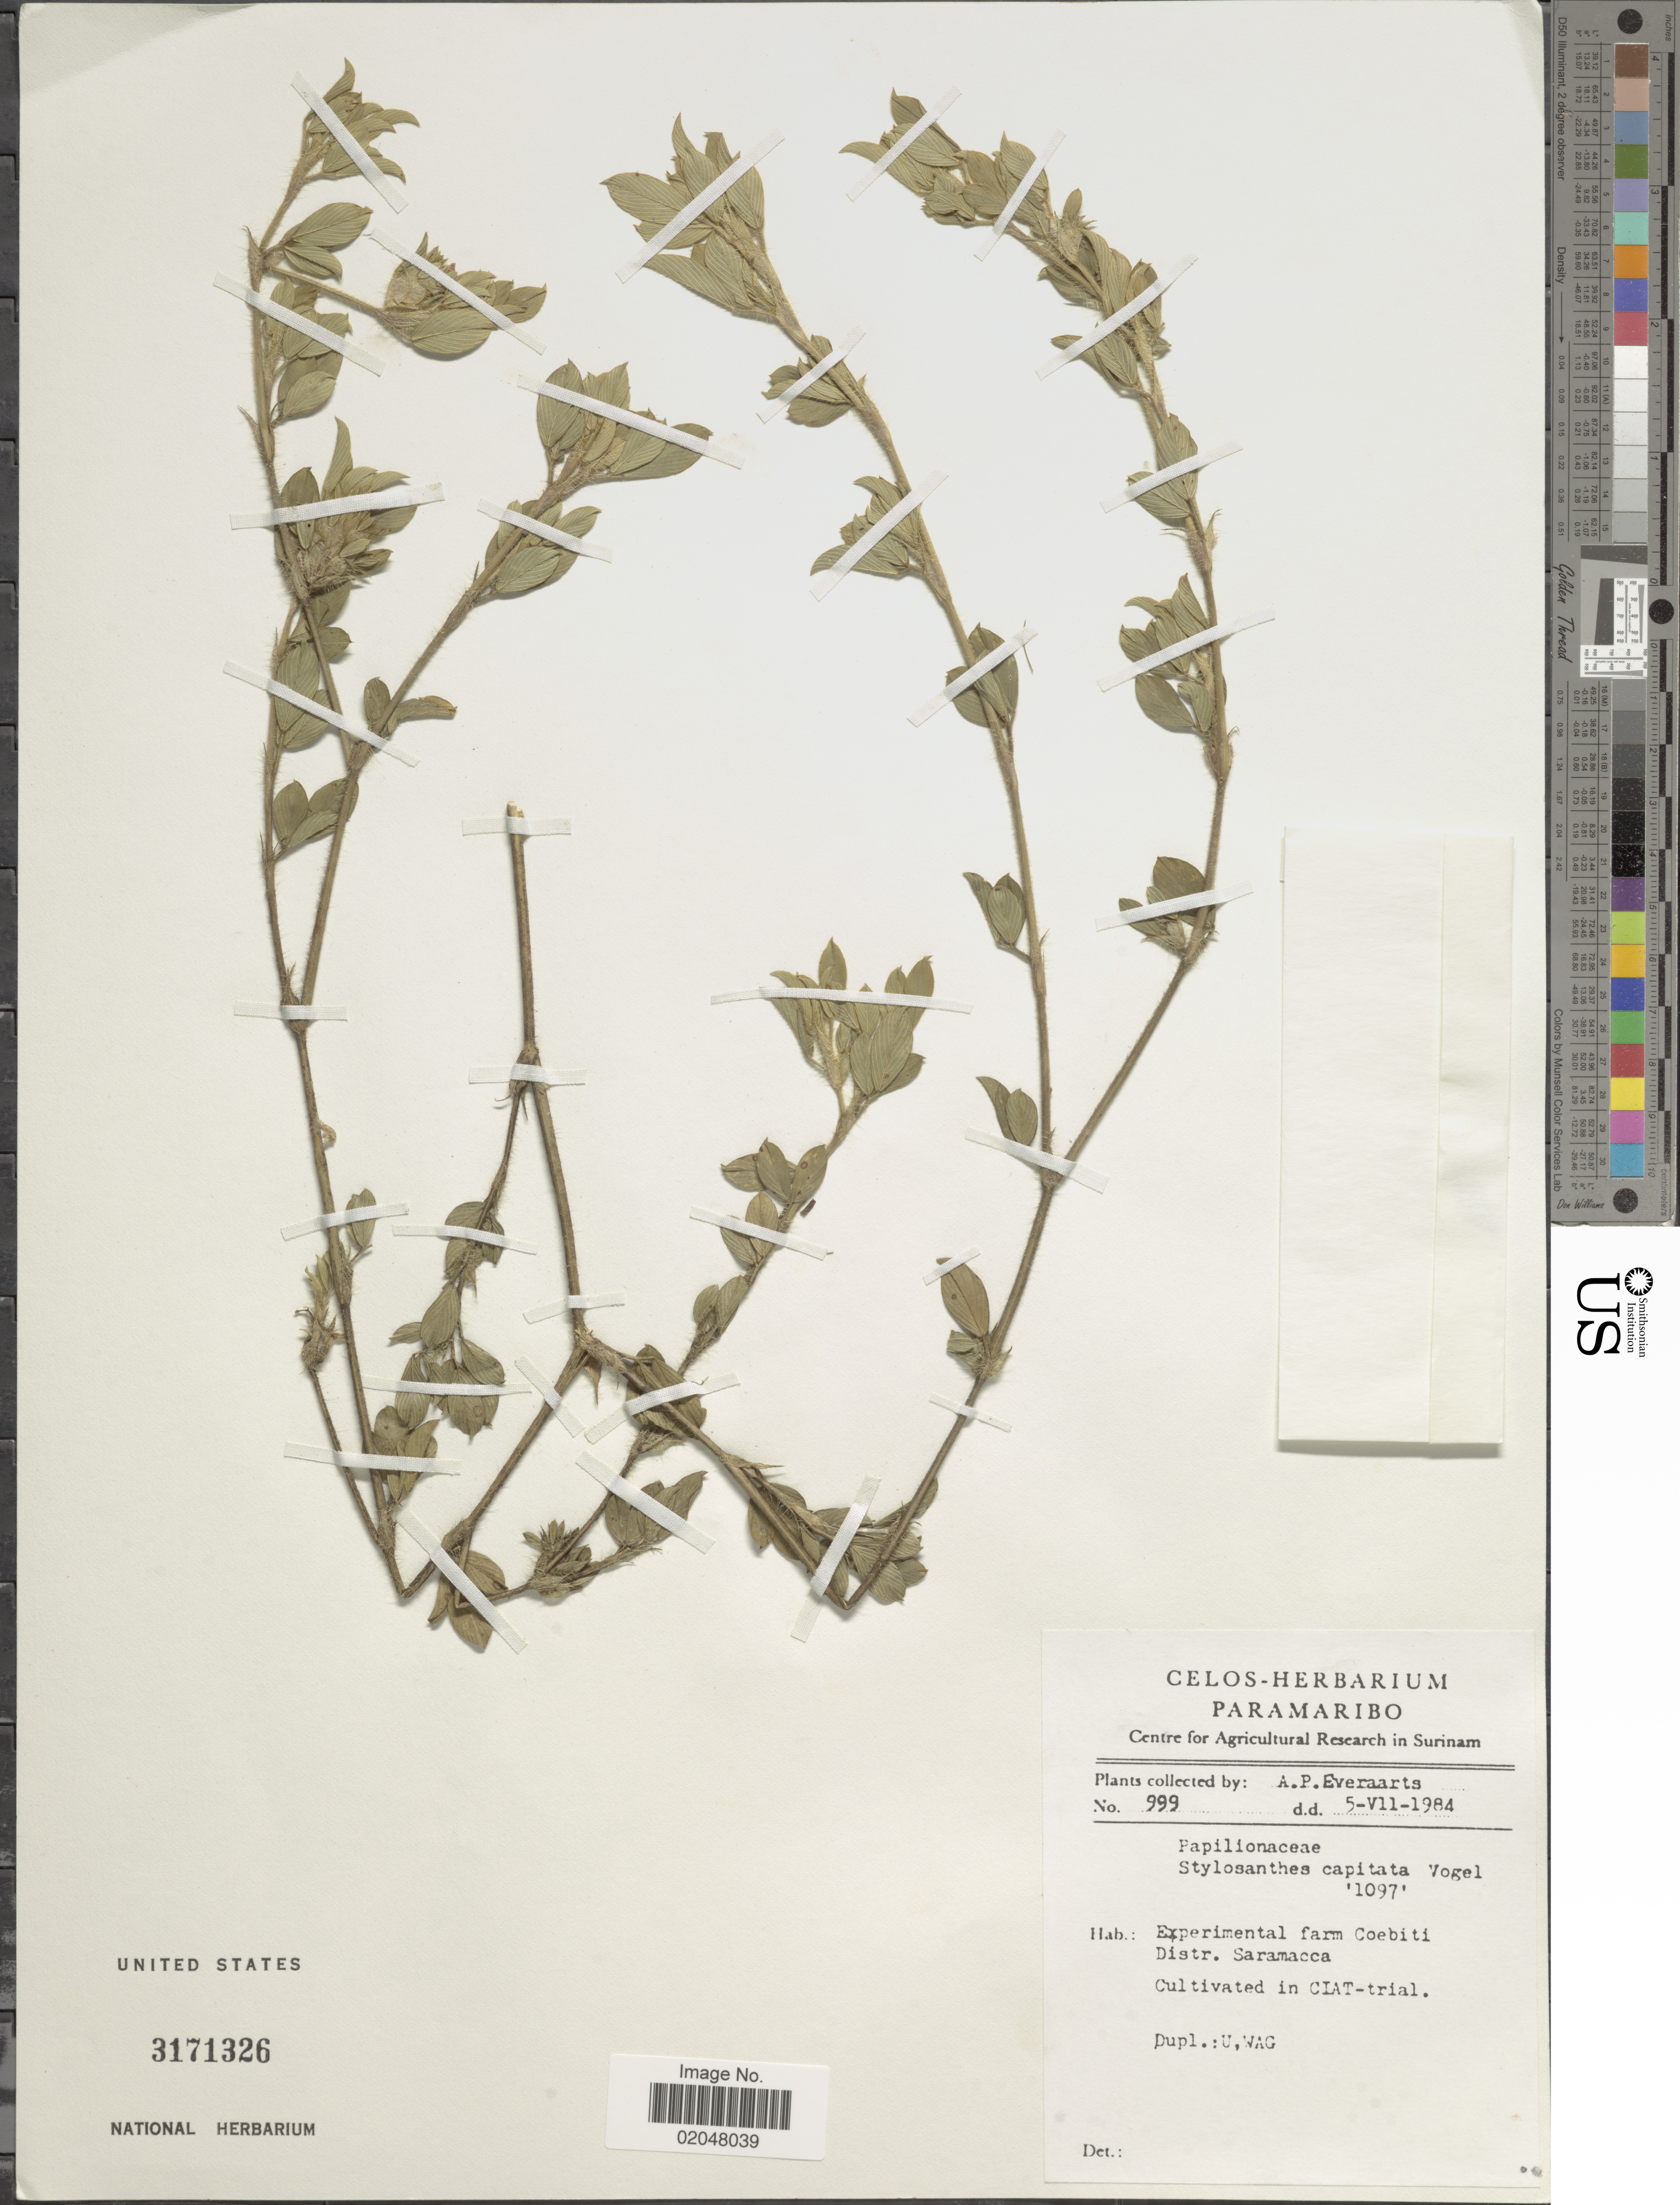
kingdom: Plantae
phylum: Tracheophyta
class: Magnoliopsida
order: Fabales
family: Fabaceae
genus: Stylosanthes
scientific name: Stylosanthes capitata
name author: Vogel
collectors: A. Everaarts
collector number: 999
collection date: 1984-07-05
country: Suriname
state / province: Saramacca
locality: Experimental farm Coebiti, Cultivated in CIAT trial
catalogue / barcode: US 3171326